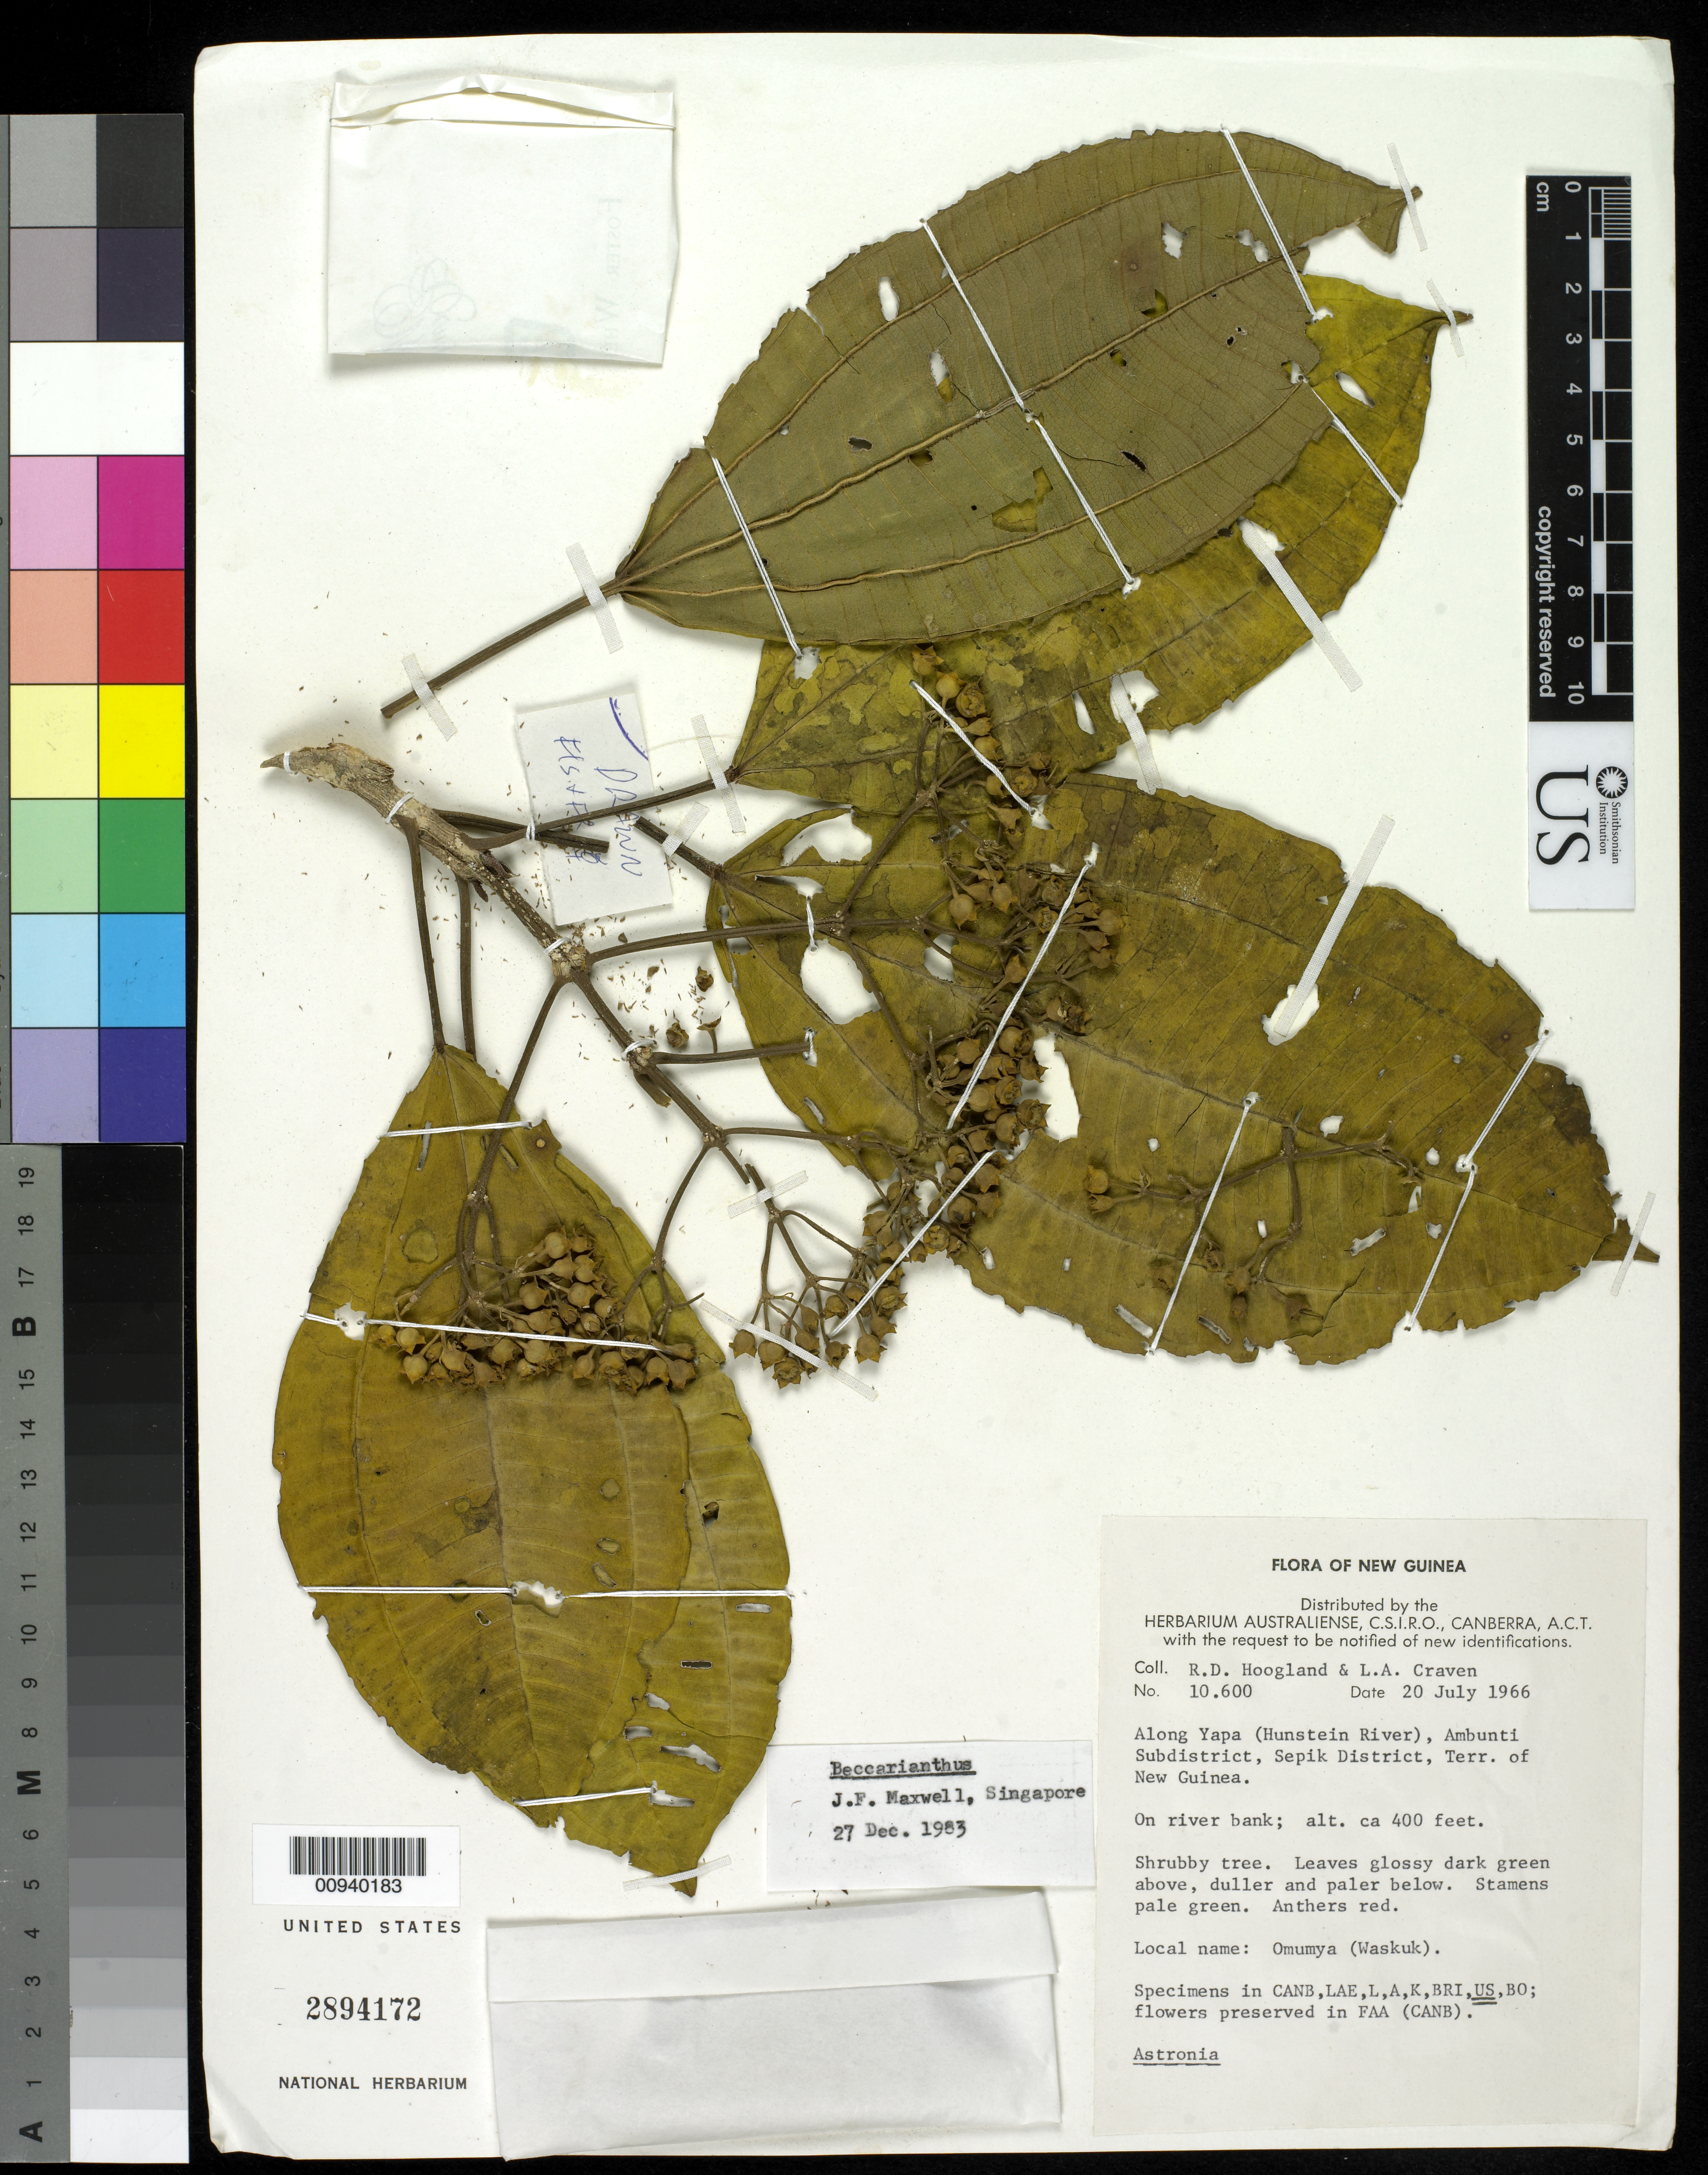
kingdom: Plantae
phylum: Tracheophyta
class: Magnoliopsida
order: Myrtales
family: Melastomataceae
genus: Beccarianthus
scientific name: Beccarianthus sp.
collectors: R. D. Hoogland & L. A. Craven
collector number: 10600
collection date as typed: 20 Jul 1966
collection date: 1966-07-20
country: Papua New Guinea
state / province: East Sepik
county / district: Ambunti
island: New Guinea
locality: Along Yapa (Hunstein River), Ambunti Subdistrict. On river bank.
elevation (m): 122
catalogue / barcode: US 2894172